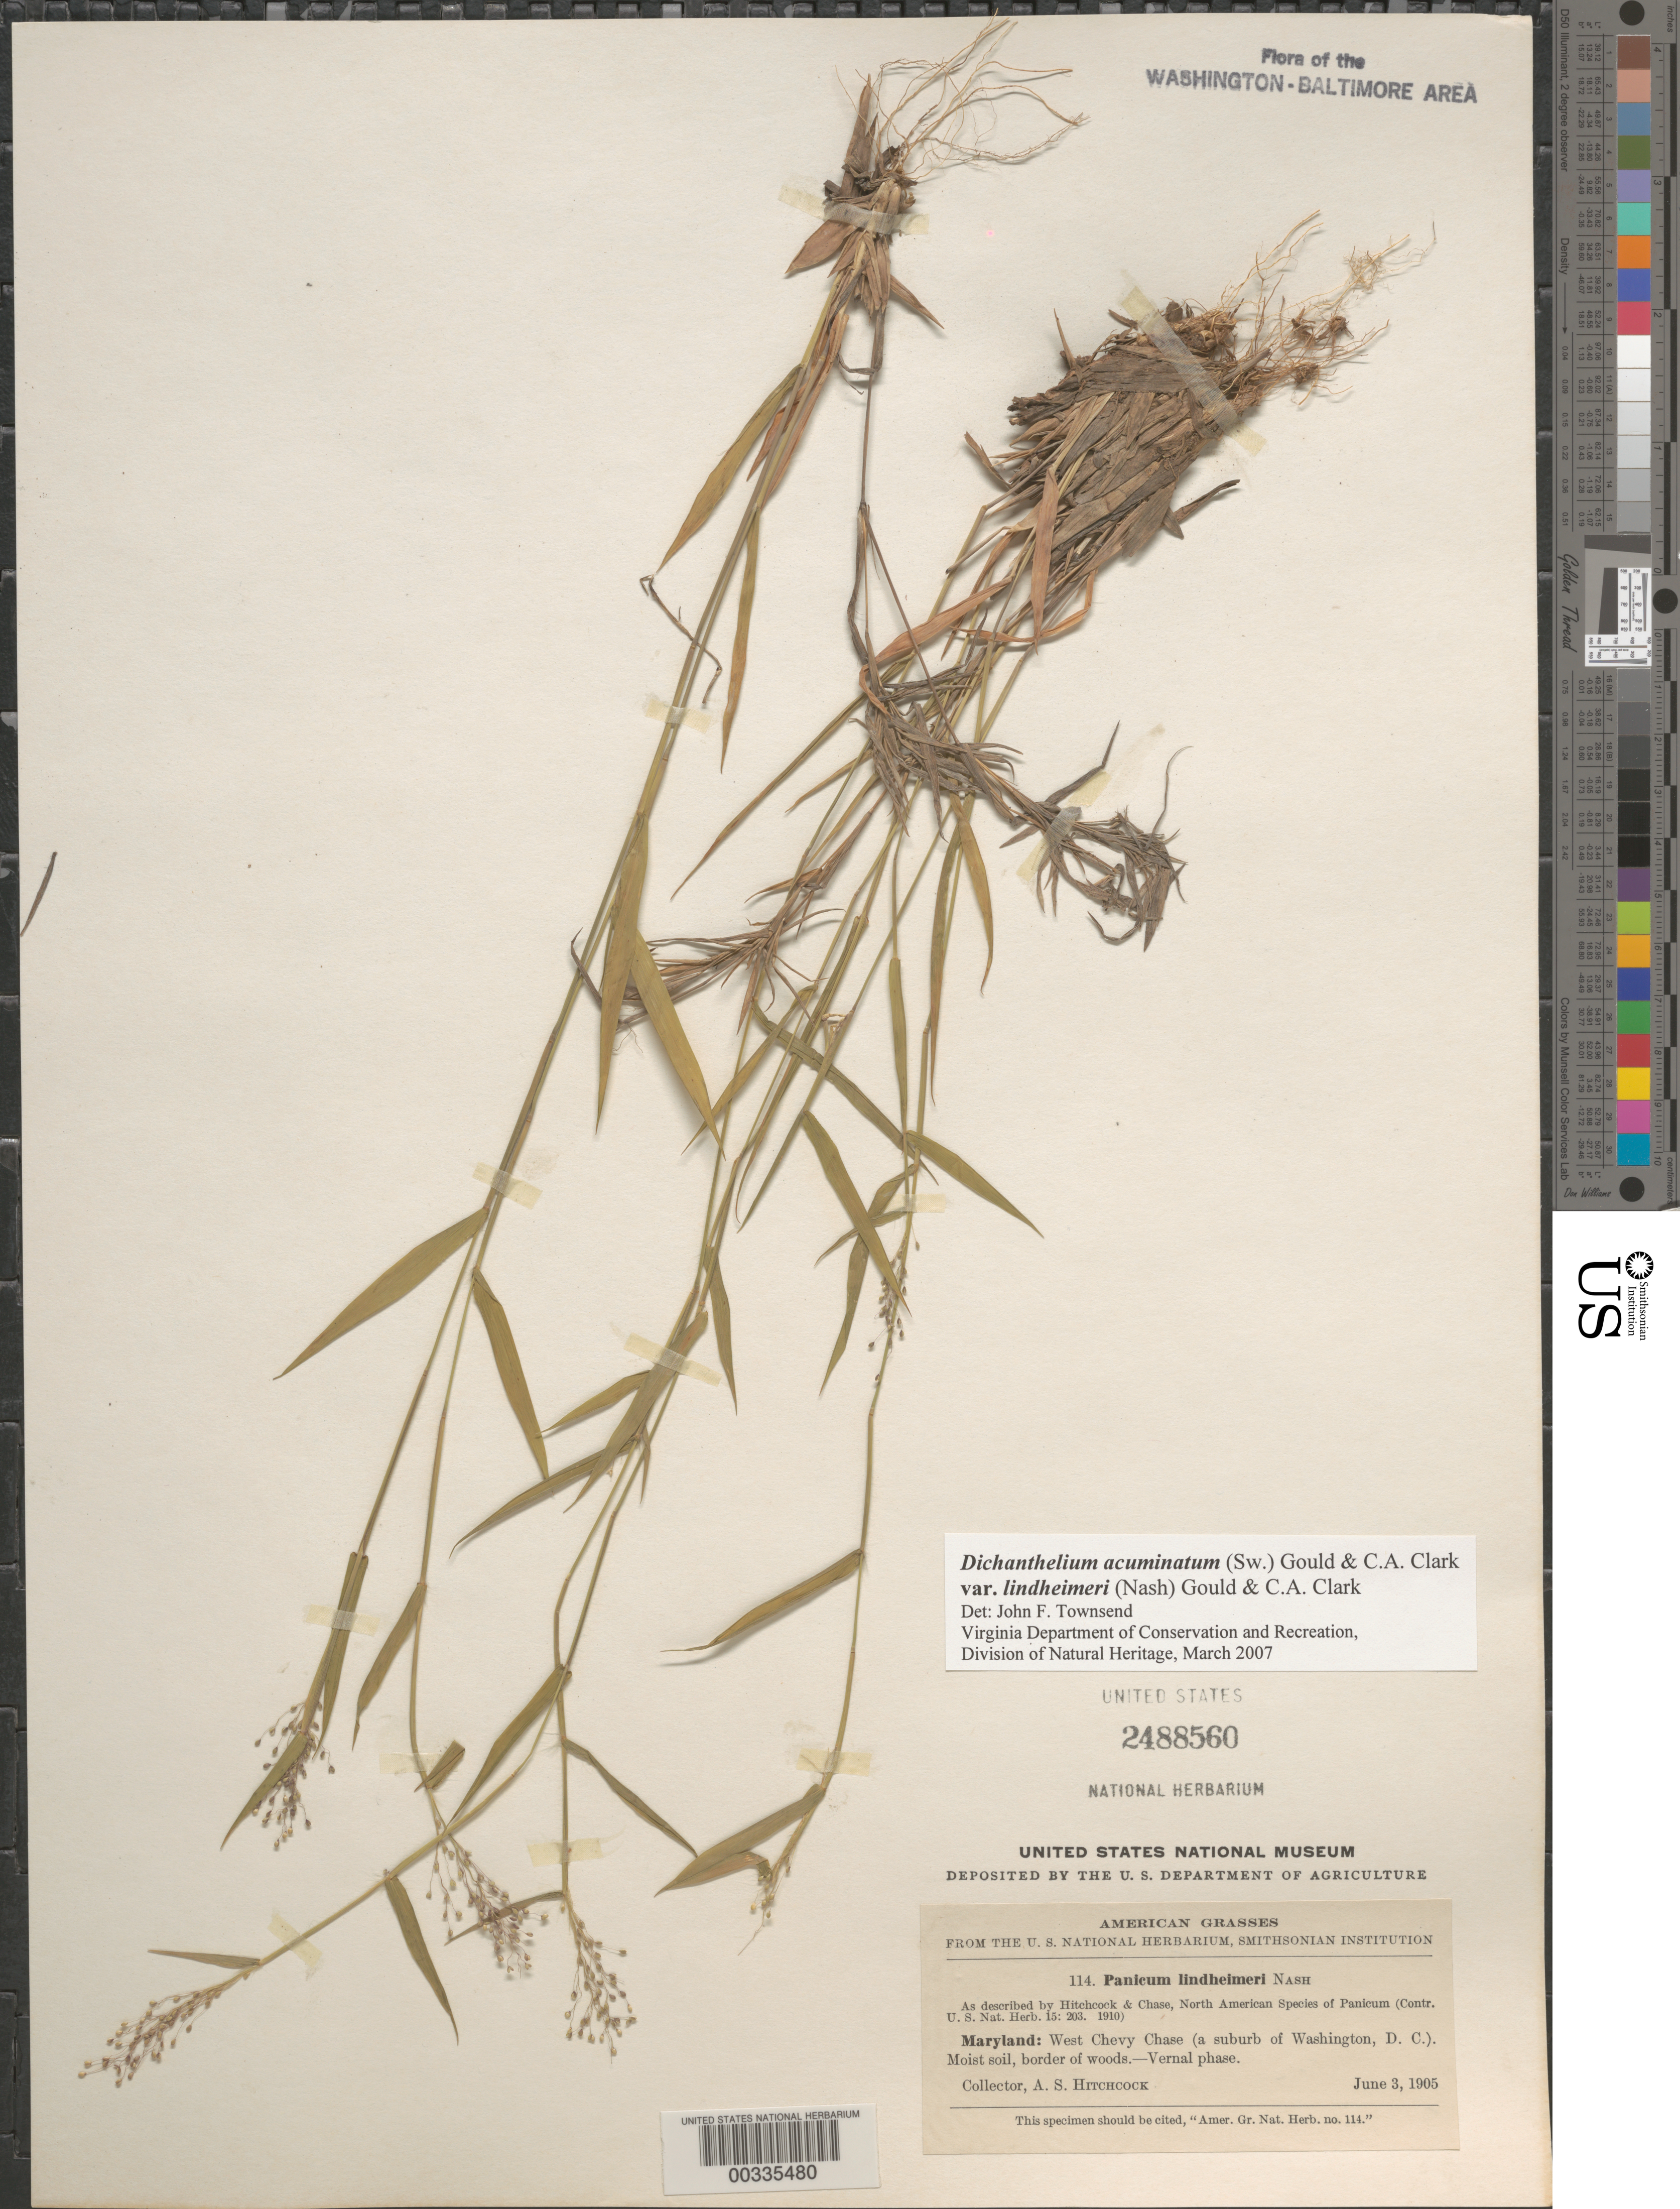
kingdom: Plantae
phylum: Tracheophyta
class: Liliopsida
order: Poales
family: Poaceae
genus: Dichanthelium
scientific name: Dichanthelium acuminatum var. lindheimeri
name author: (Nash) Gould & C.A. Clark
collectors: A. S. Hitchcock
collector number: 114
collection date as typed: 03 Jun 1905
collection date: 1905-06-03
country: United States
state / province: Maryland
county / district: Montgomery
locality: West Chevy Chase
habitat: Moist soil, border of woods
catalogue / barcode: US 2488560